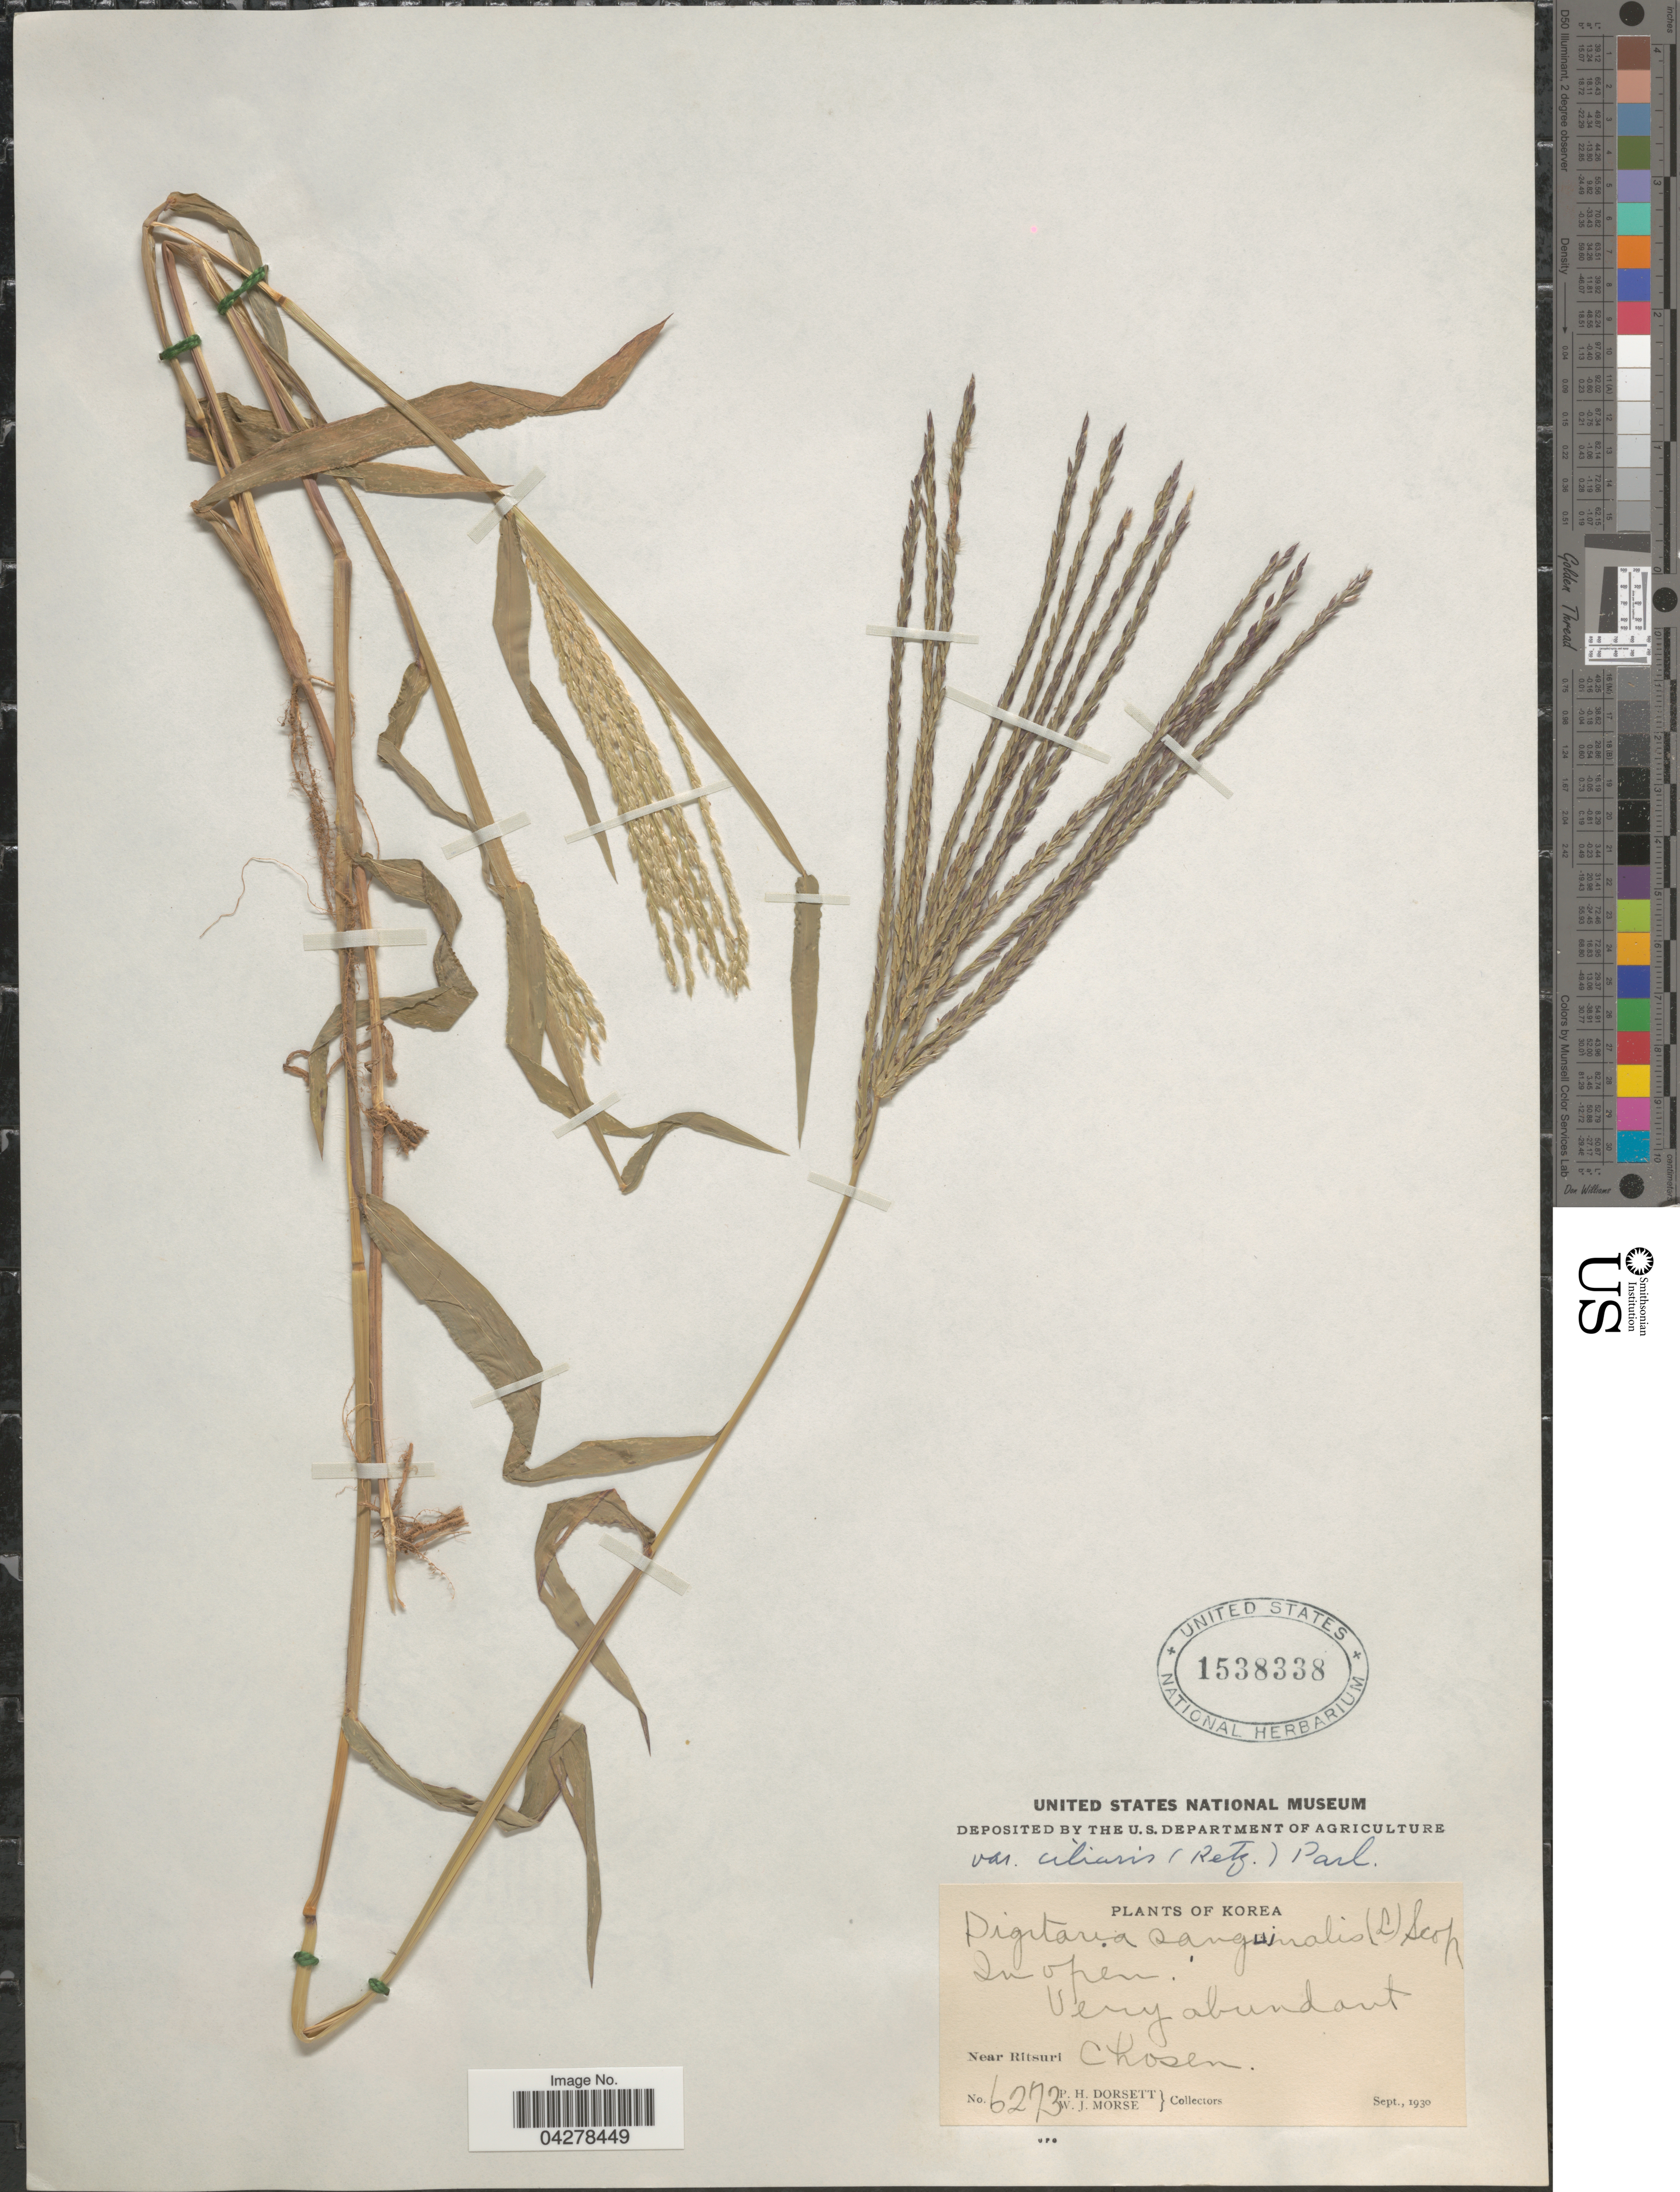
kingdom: Plantae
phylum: Tracheophyta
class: Liliopsida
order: Poales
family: Poaceae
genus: Digitaria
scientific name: Digitaria sanguinalis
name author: (L.) Scop.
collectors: P. H. Dorsett & W. J. Morse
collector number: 6273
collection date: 1930-09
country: North Korea / South Korea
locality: In open. Near Ritsuri Chosen.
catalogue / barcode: US 1538338